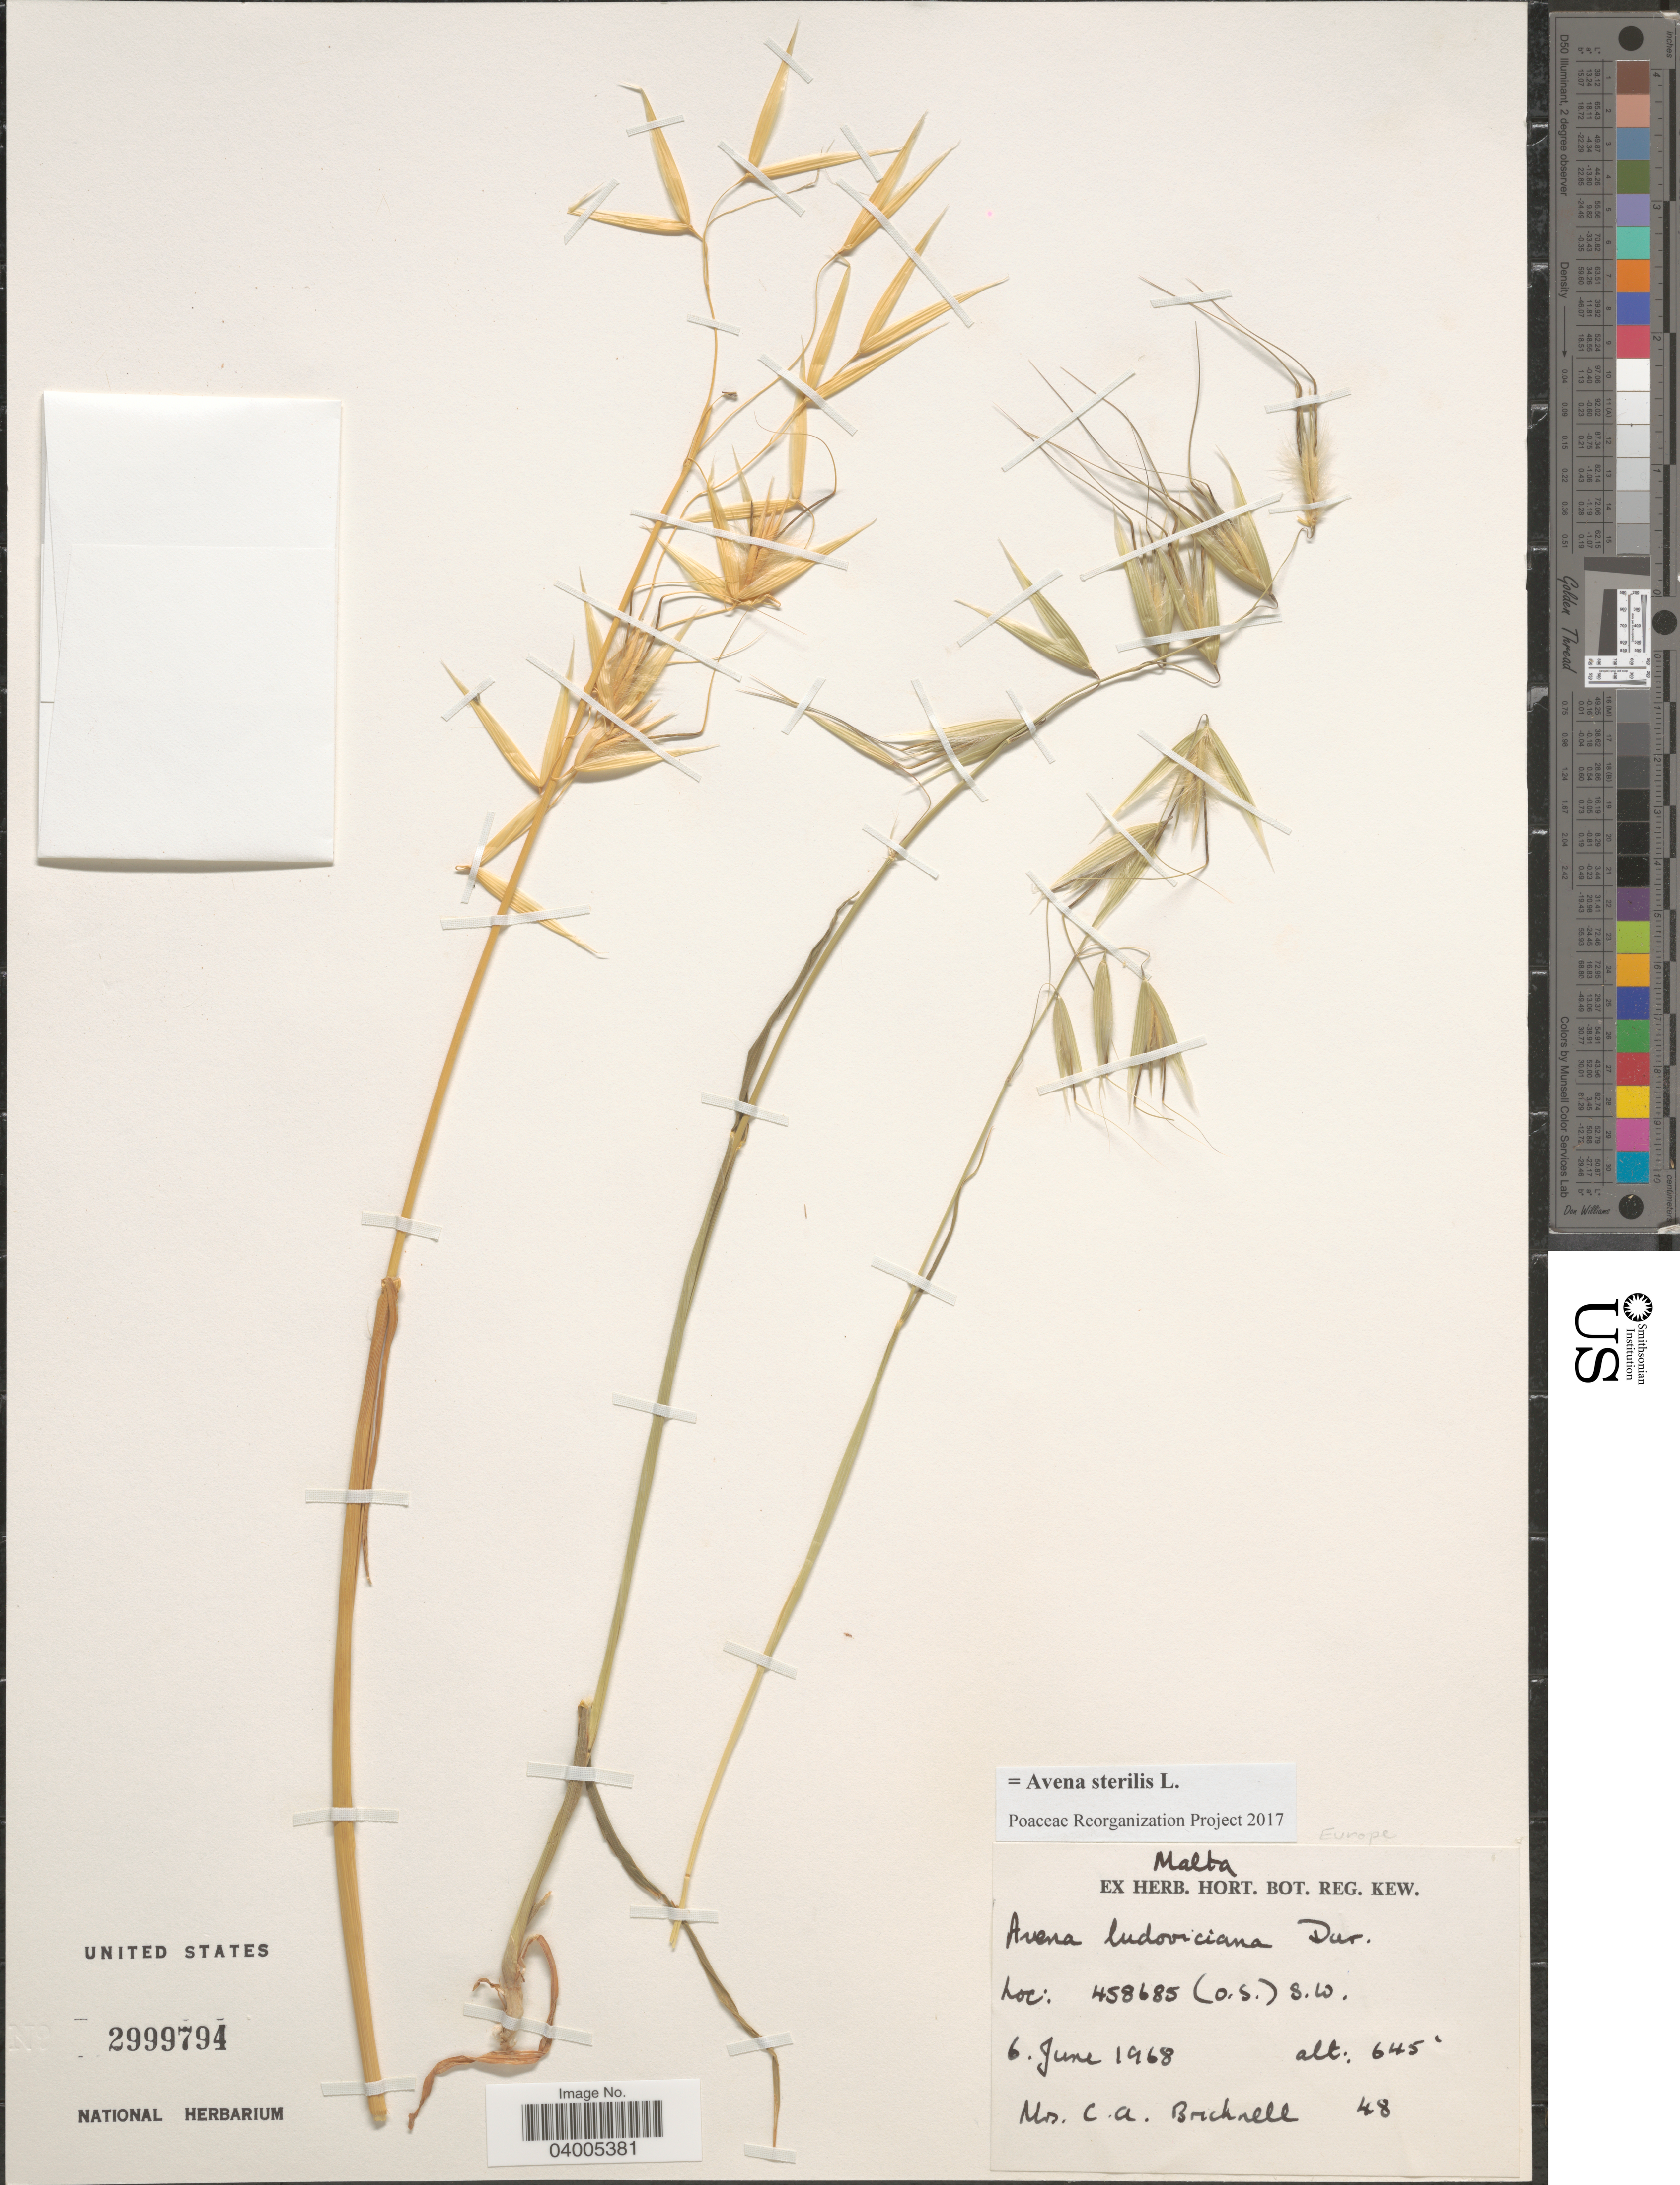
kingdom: Plantae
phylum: Tracheophyta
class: Liliopsida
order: Poales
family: Poaceae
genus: Avena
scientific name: Avena sterilis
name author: L.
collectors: C. Bricknell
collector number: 48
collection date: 1968-06-06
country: Malta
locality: Europe. Malta. 458685 (O.S) S.W.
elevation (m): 197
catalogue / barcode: US 2999794